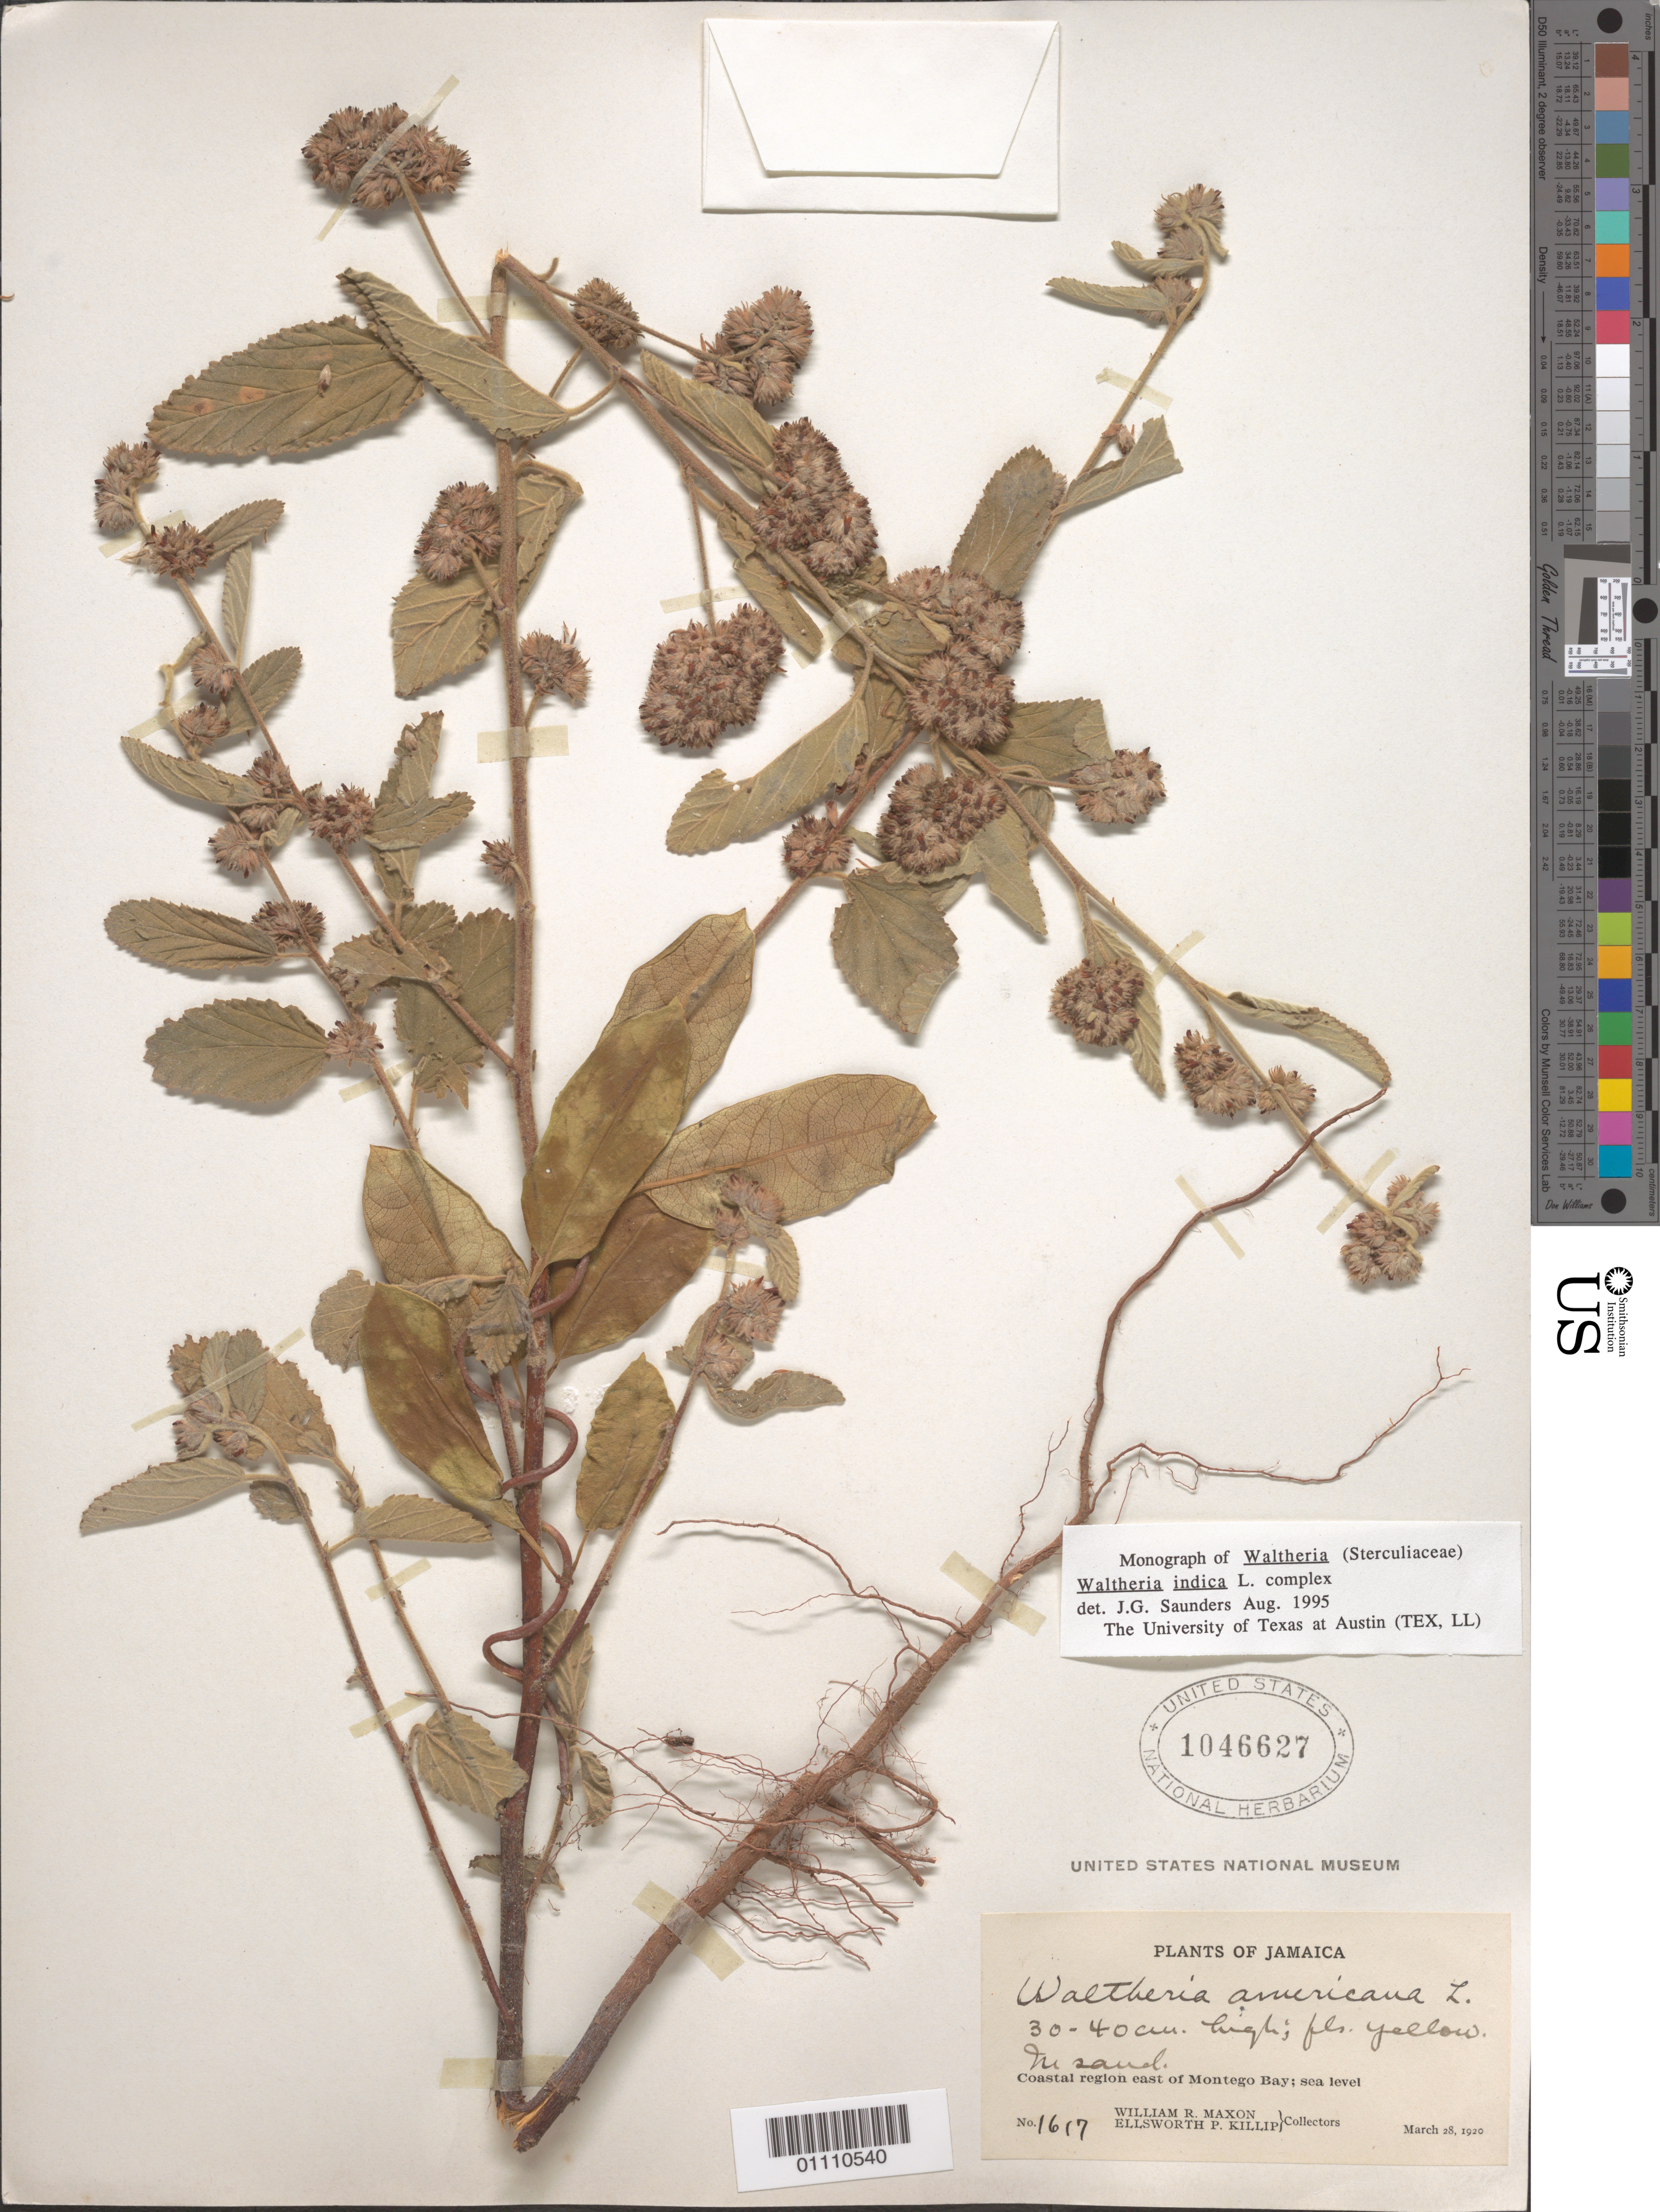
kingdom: Plantae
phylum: Tracheophyta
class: Magnoliopsida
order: Malvales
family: Malvaceae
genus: Waltheria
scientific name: Waltheria indica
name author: L.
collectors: W. R. Maxon & E. P. Killip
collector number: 1617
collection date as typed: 28 Mar 1920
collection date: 1920-03-28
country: Jamaica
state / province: Saint James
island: Jamaica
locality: Coastal region E of Montego Bay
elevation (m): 0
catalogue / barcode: US 1046627